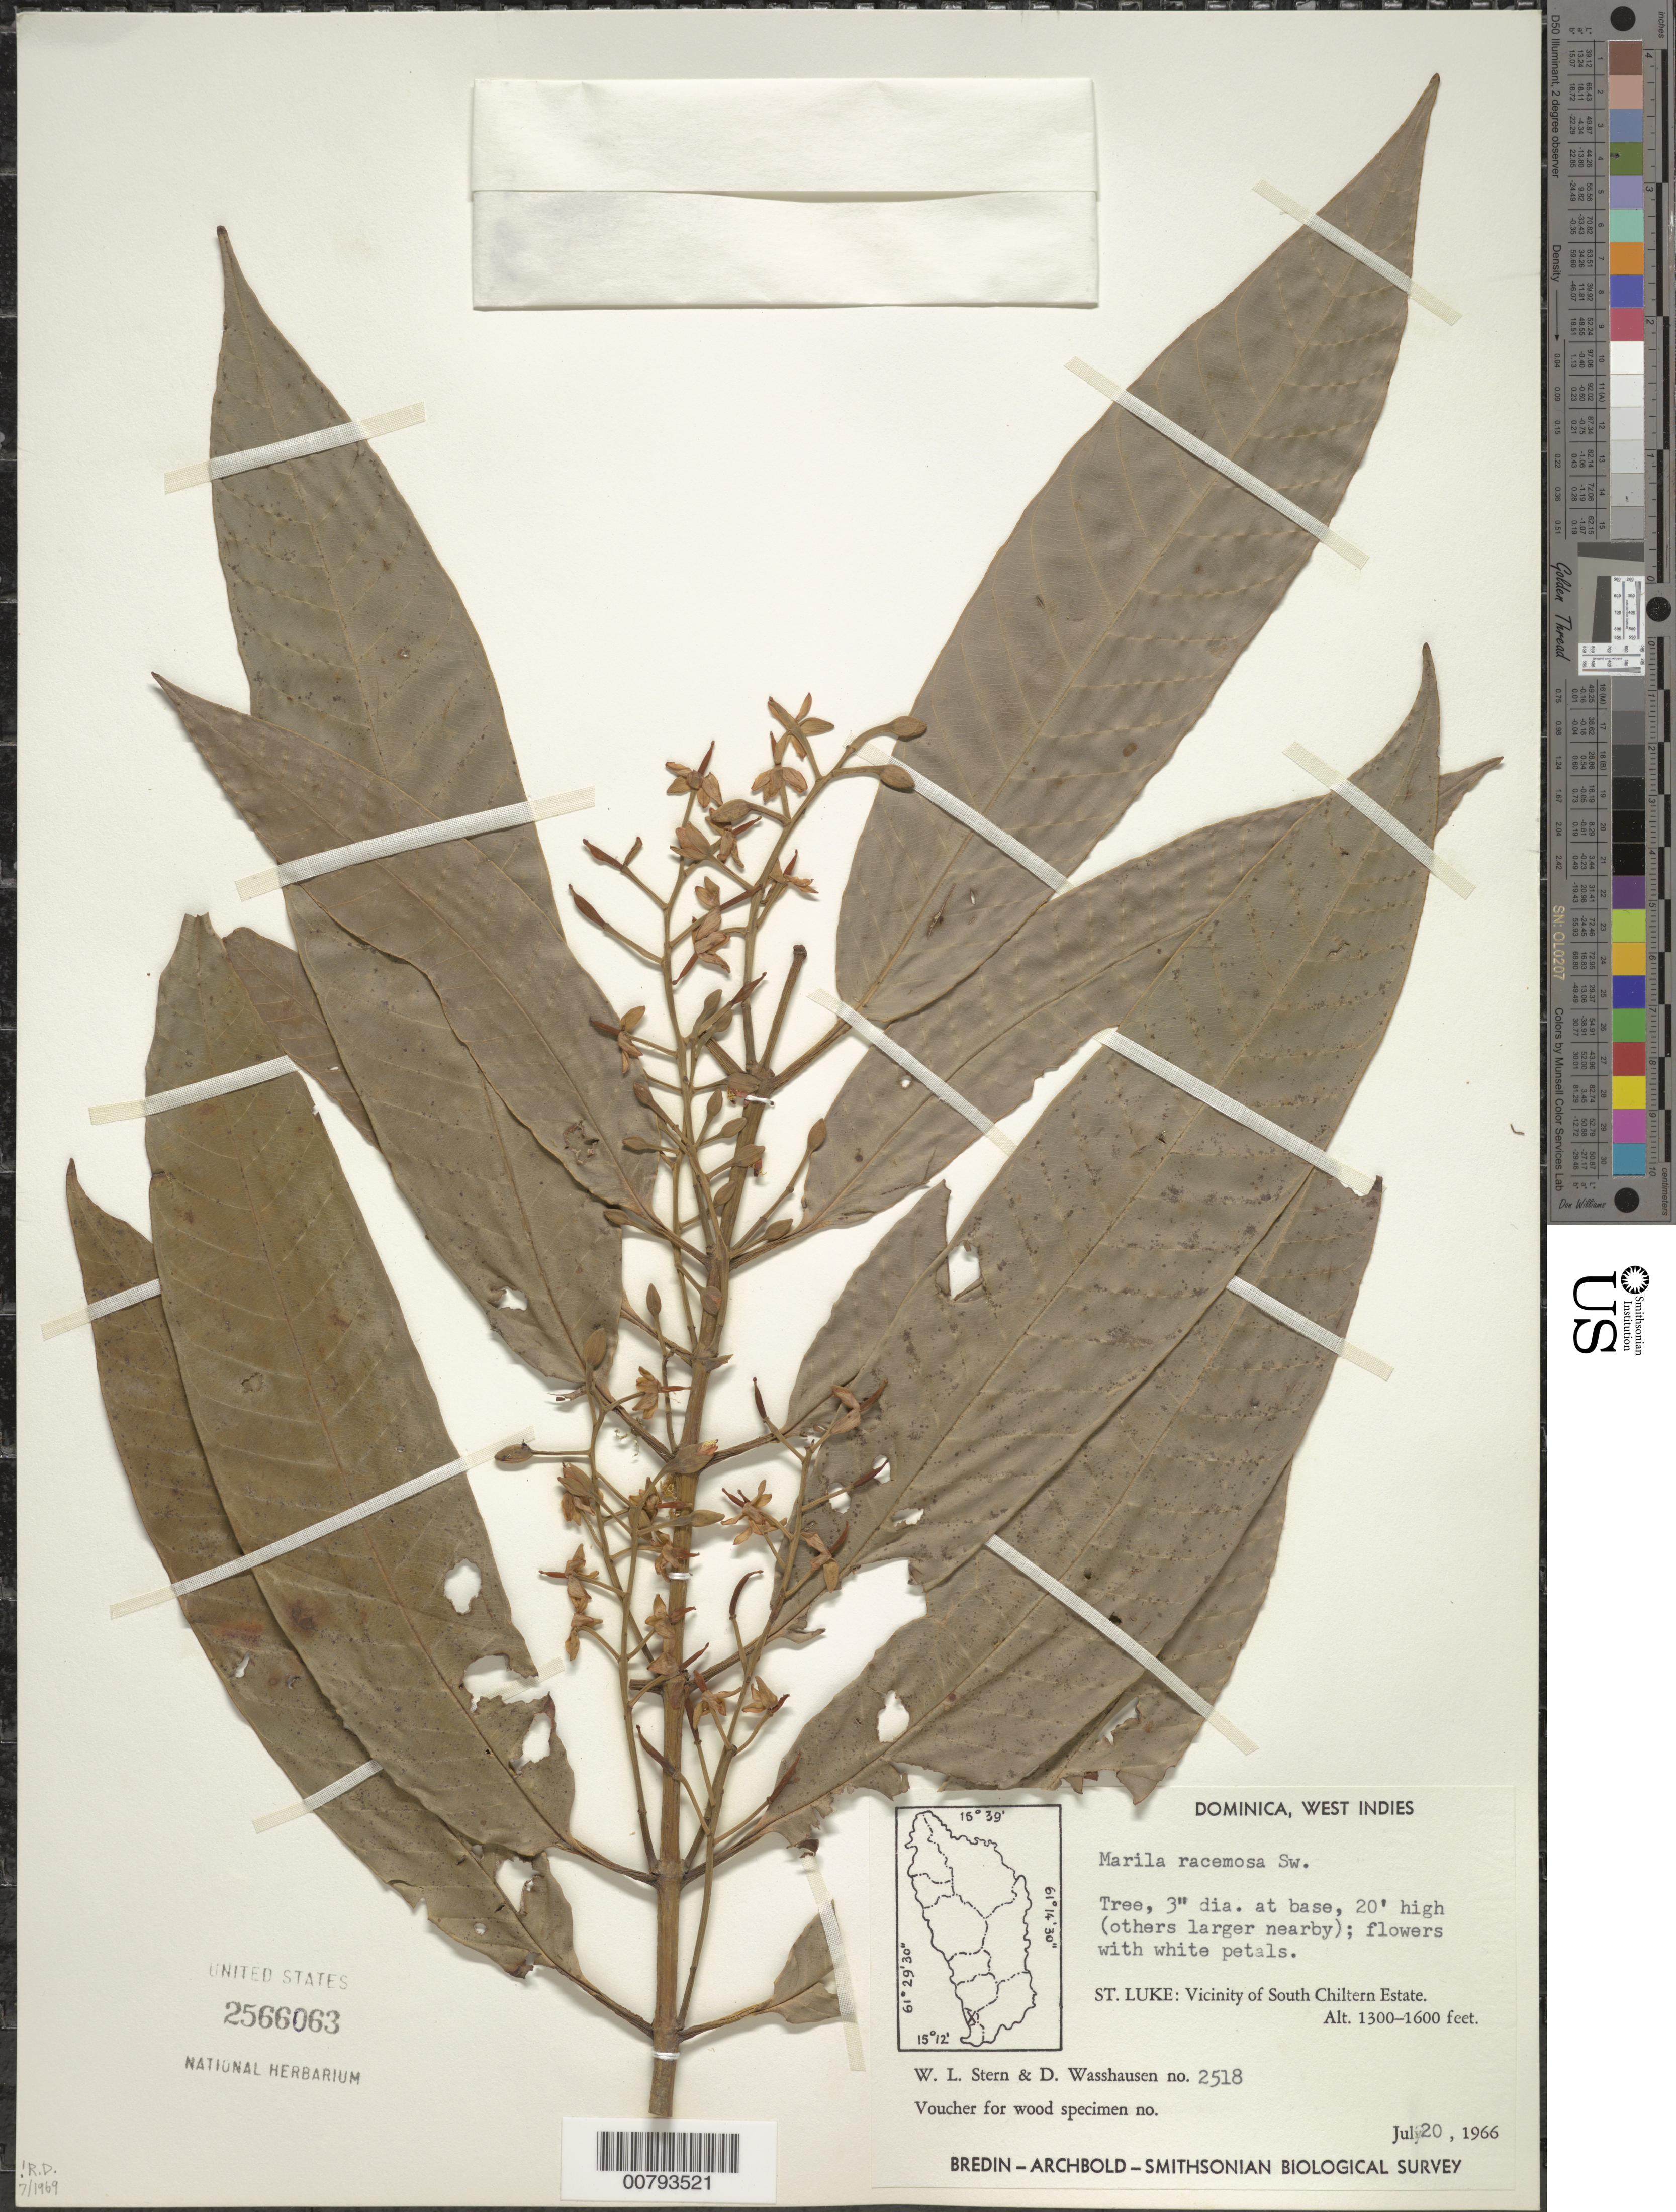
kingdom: Plantae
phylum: Tracheophyta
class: Magnoliopsida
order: Malpighiales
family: Calophyllaceae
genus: Marila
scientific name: Marila racemosa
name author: Sw.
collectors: W. L. Stern & D. C. Wasshausen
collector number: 2518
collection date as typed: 20 Jul 1966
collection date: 1966-07-20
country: Dominica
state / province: St. Luke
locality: Vicinity of South Chiltern Estate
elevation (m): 396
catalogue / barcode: US 2566063